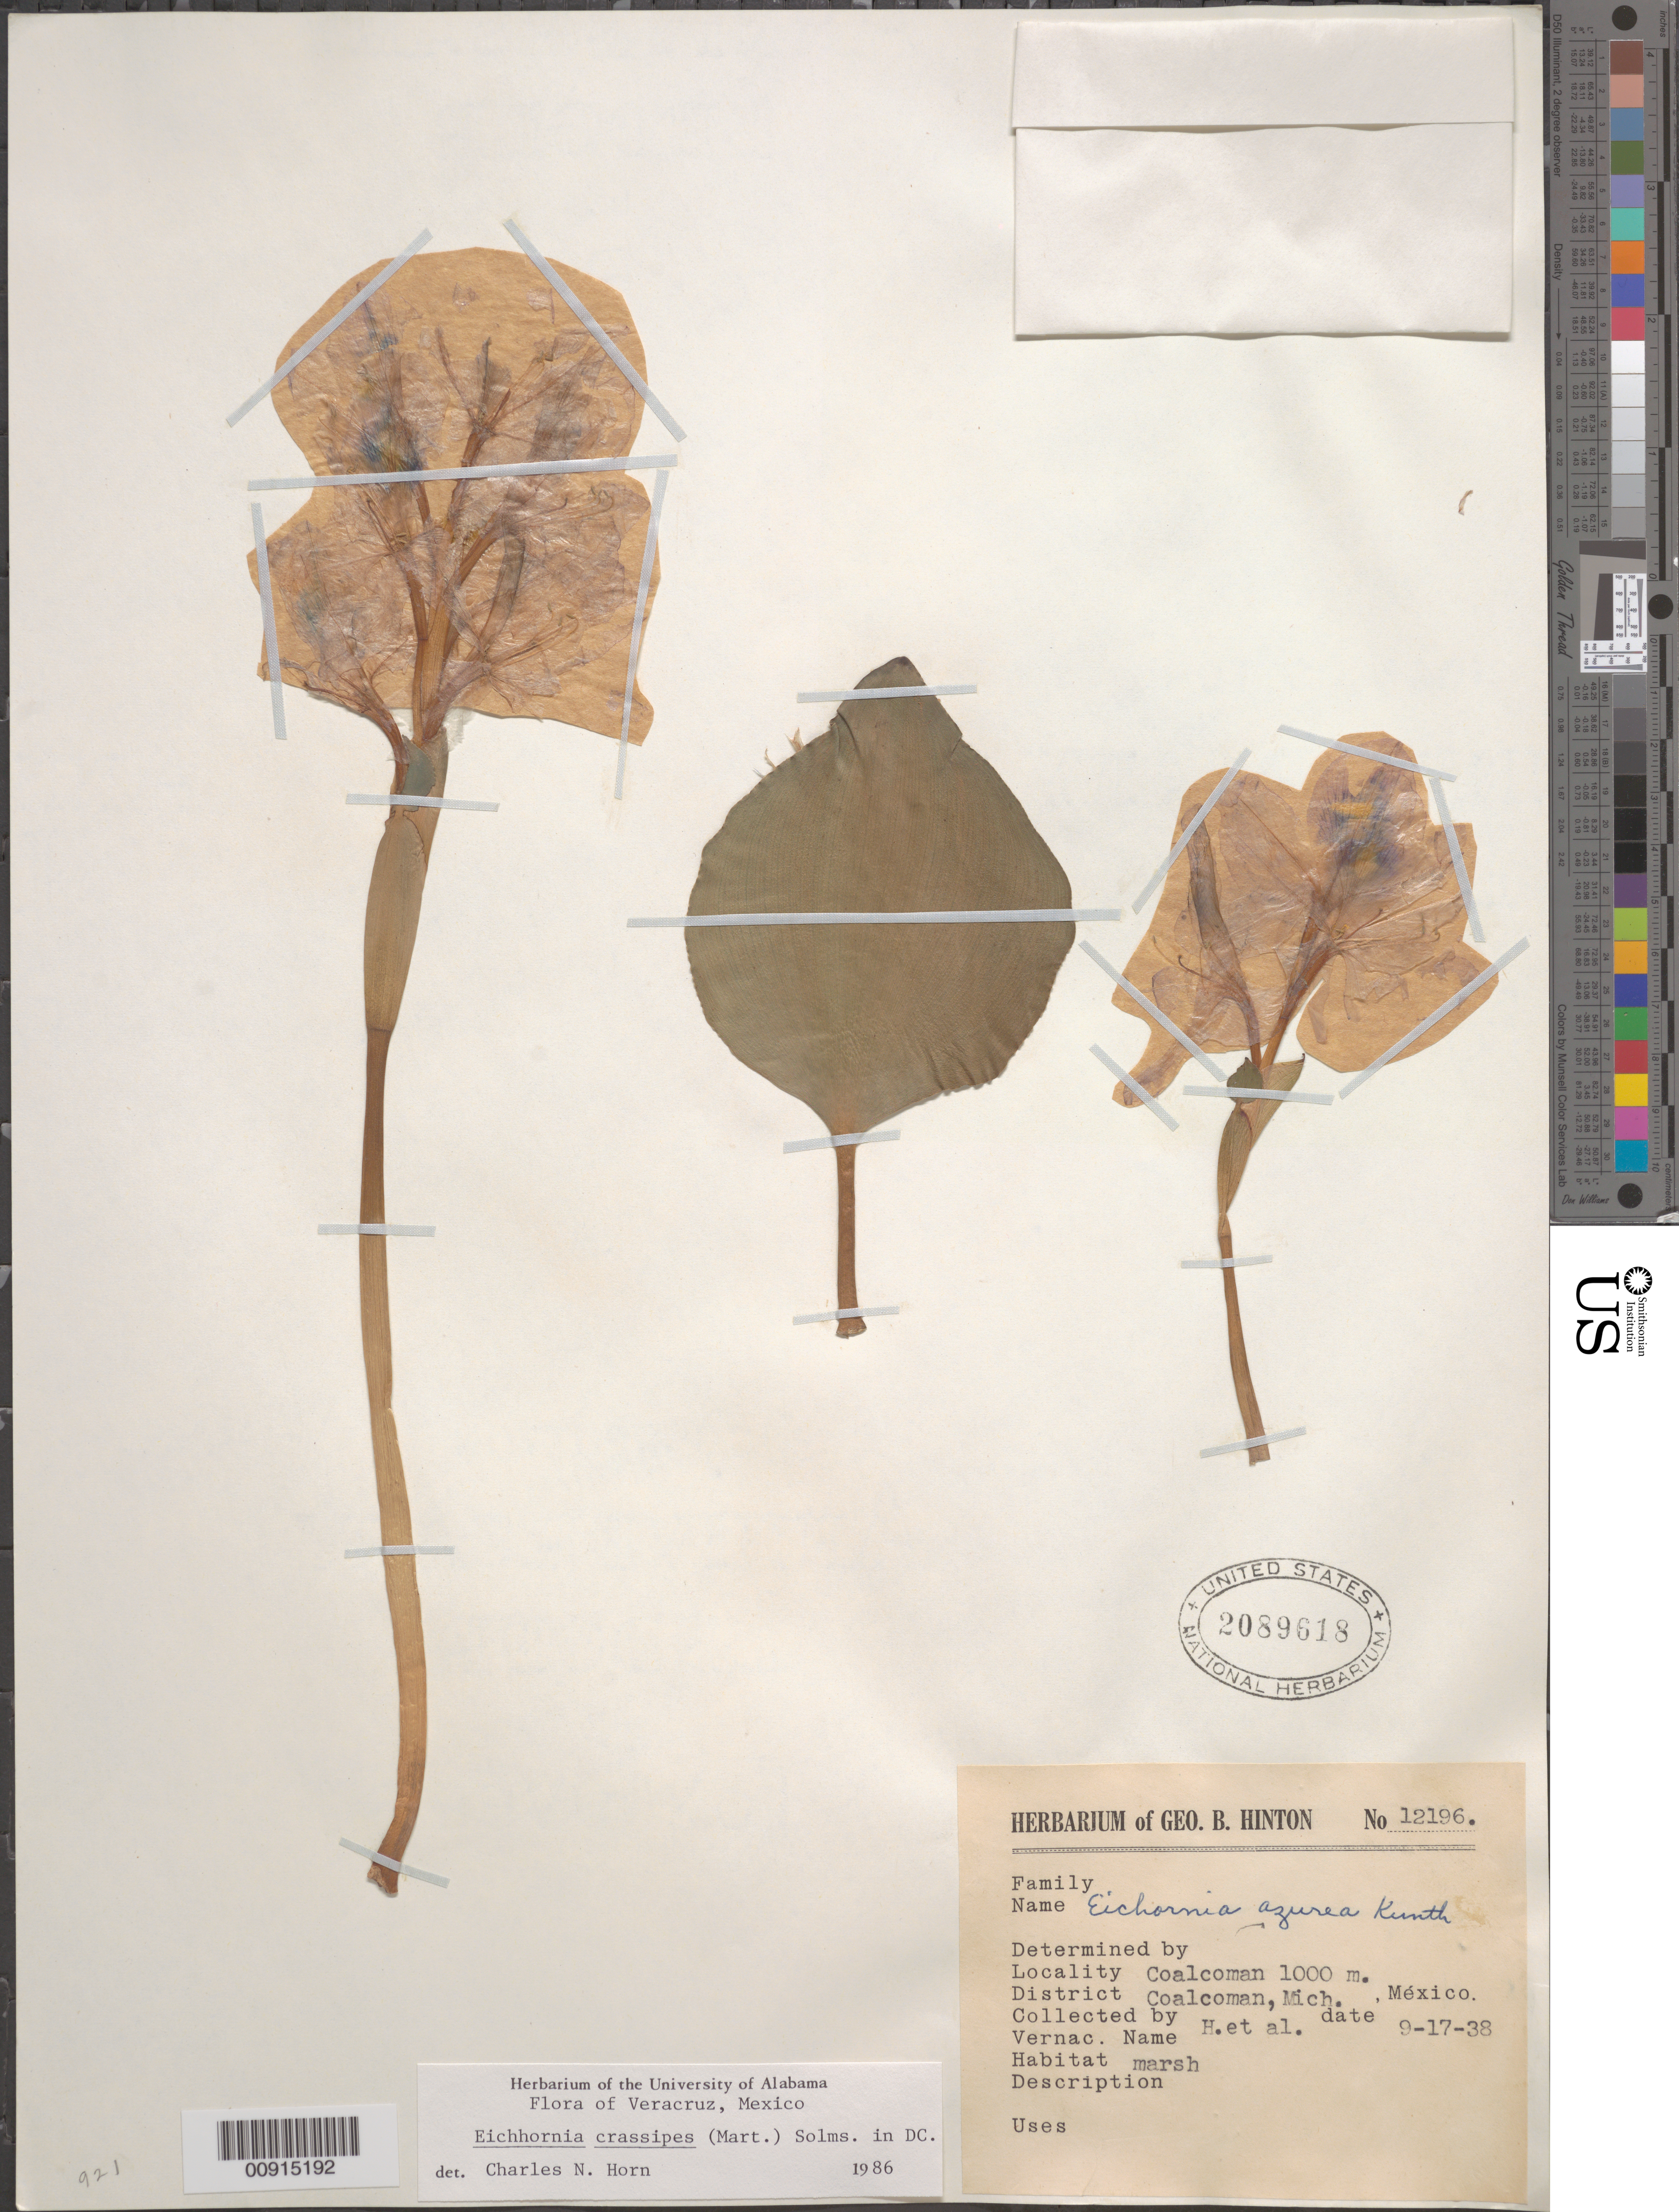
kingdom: Plantae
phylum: Tracheophyta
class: Liliopsida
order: Commelinales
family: Pontederiaceae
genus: Eichhornia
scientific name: Eichhornia crassipes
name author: (Mart.) Solms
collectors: G. B. Hinton & et al.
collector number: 12196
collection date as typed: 17 Sep 1938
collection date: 1938-09-17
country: Mexico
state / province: Michoacán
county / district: Coalcomán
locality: Coalcomán, District Coalcomán, Michoacán.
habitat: Marsh.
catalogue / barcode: US 2089618